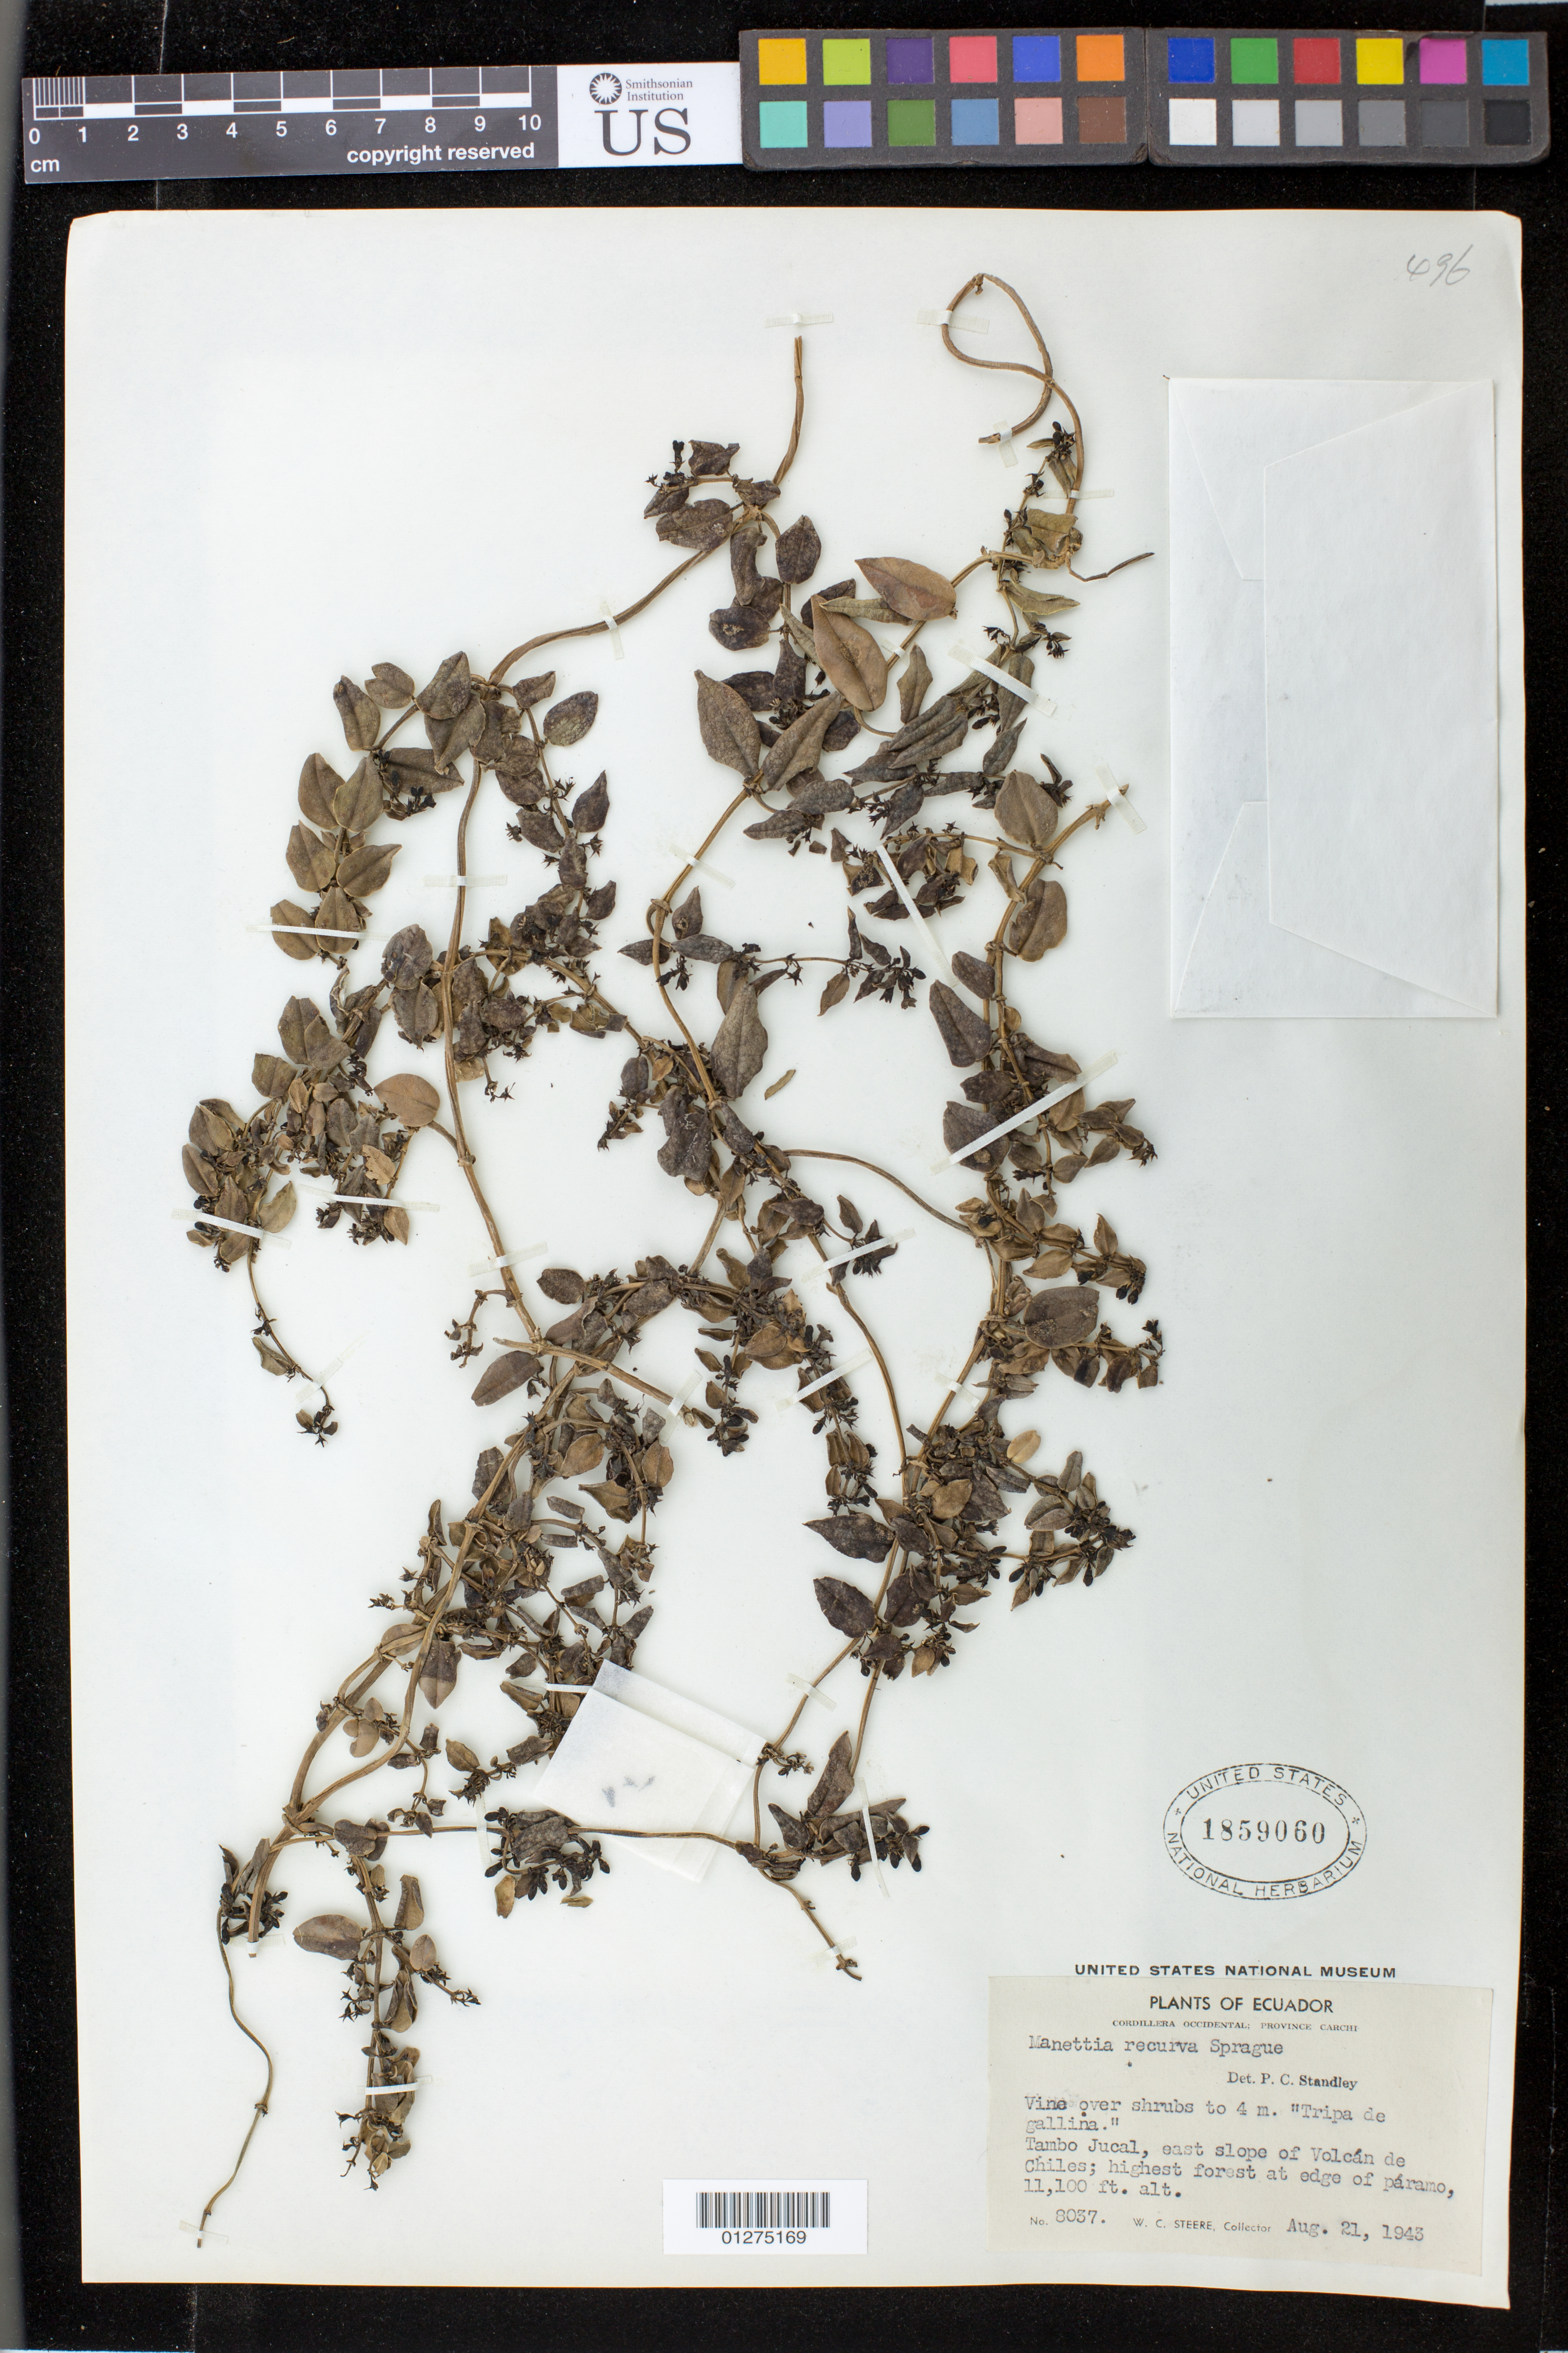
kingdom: Plantae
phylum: Tracheophyta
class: Magnoliopsida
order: Gentianales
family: Rubiaceae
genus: Manettia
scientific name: Manettia recurva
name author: Sprague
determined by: Standley, Paul C.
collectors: W. C. Steere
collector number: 8037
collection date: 1943-08-21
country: Ecuador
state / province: Carchi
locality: Cordillera Occidental. Tambo Jucal, east slope of Volcán de Chiles; at edge of Páramo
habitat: highest forest at edge of paramo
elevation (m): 3383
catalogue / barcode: US 1859060